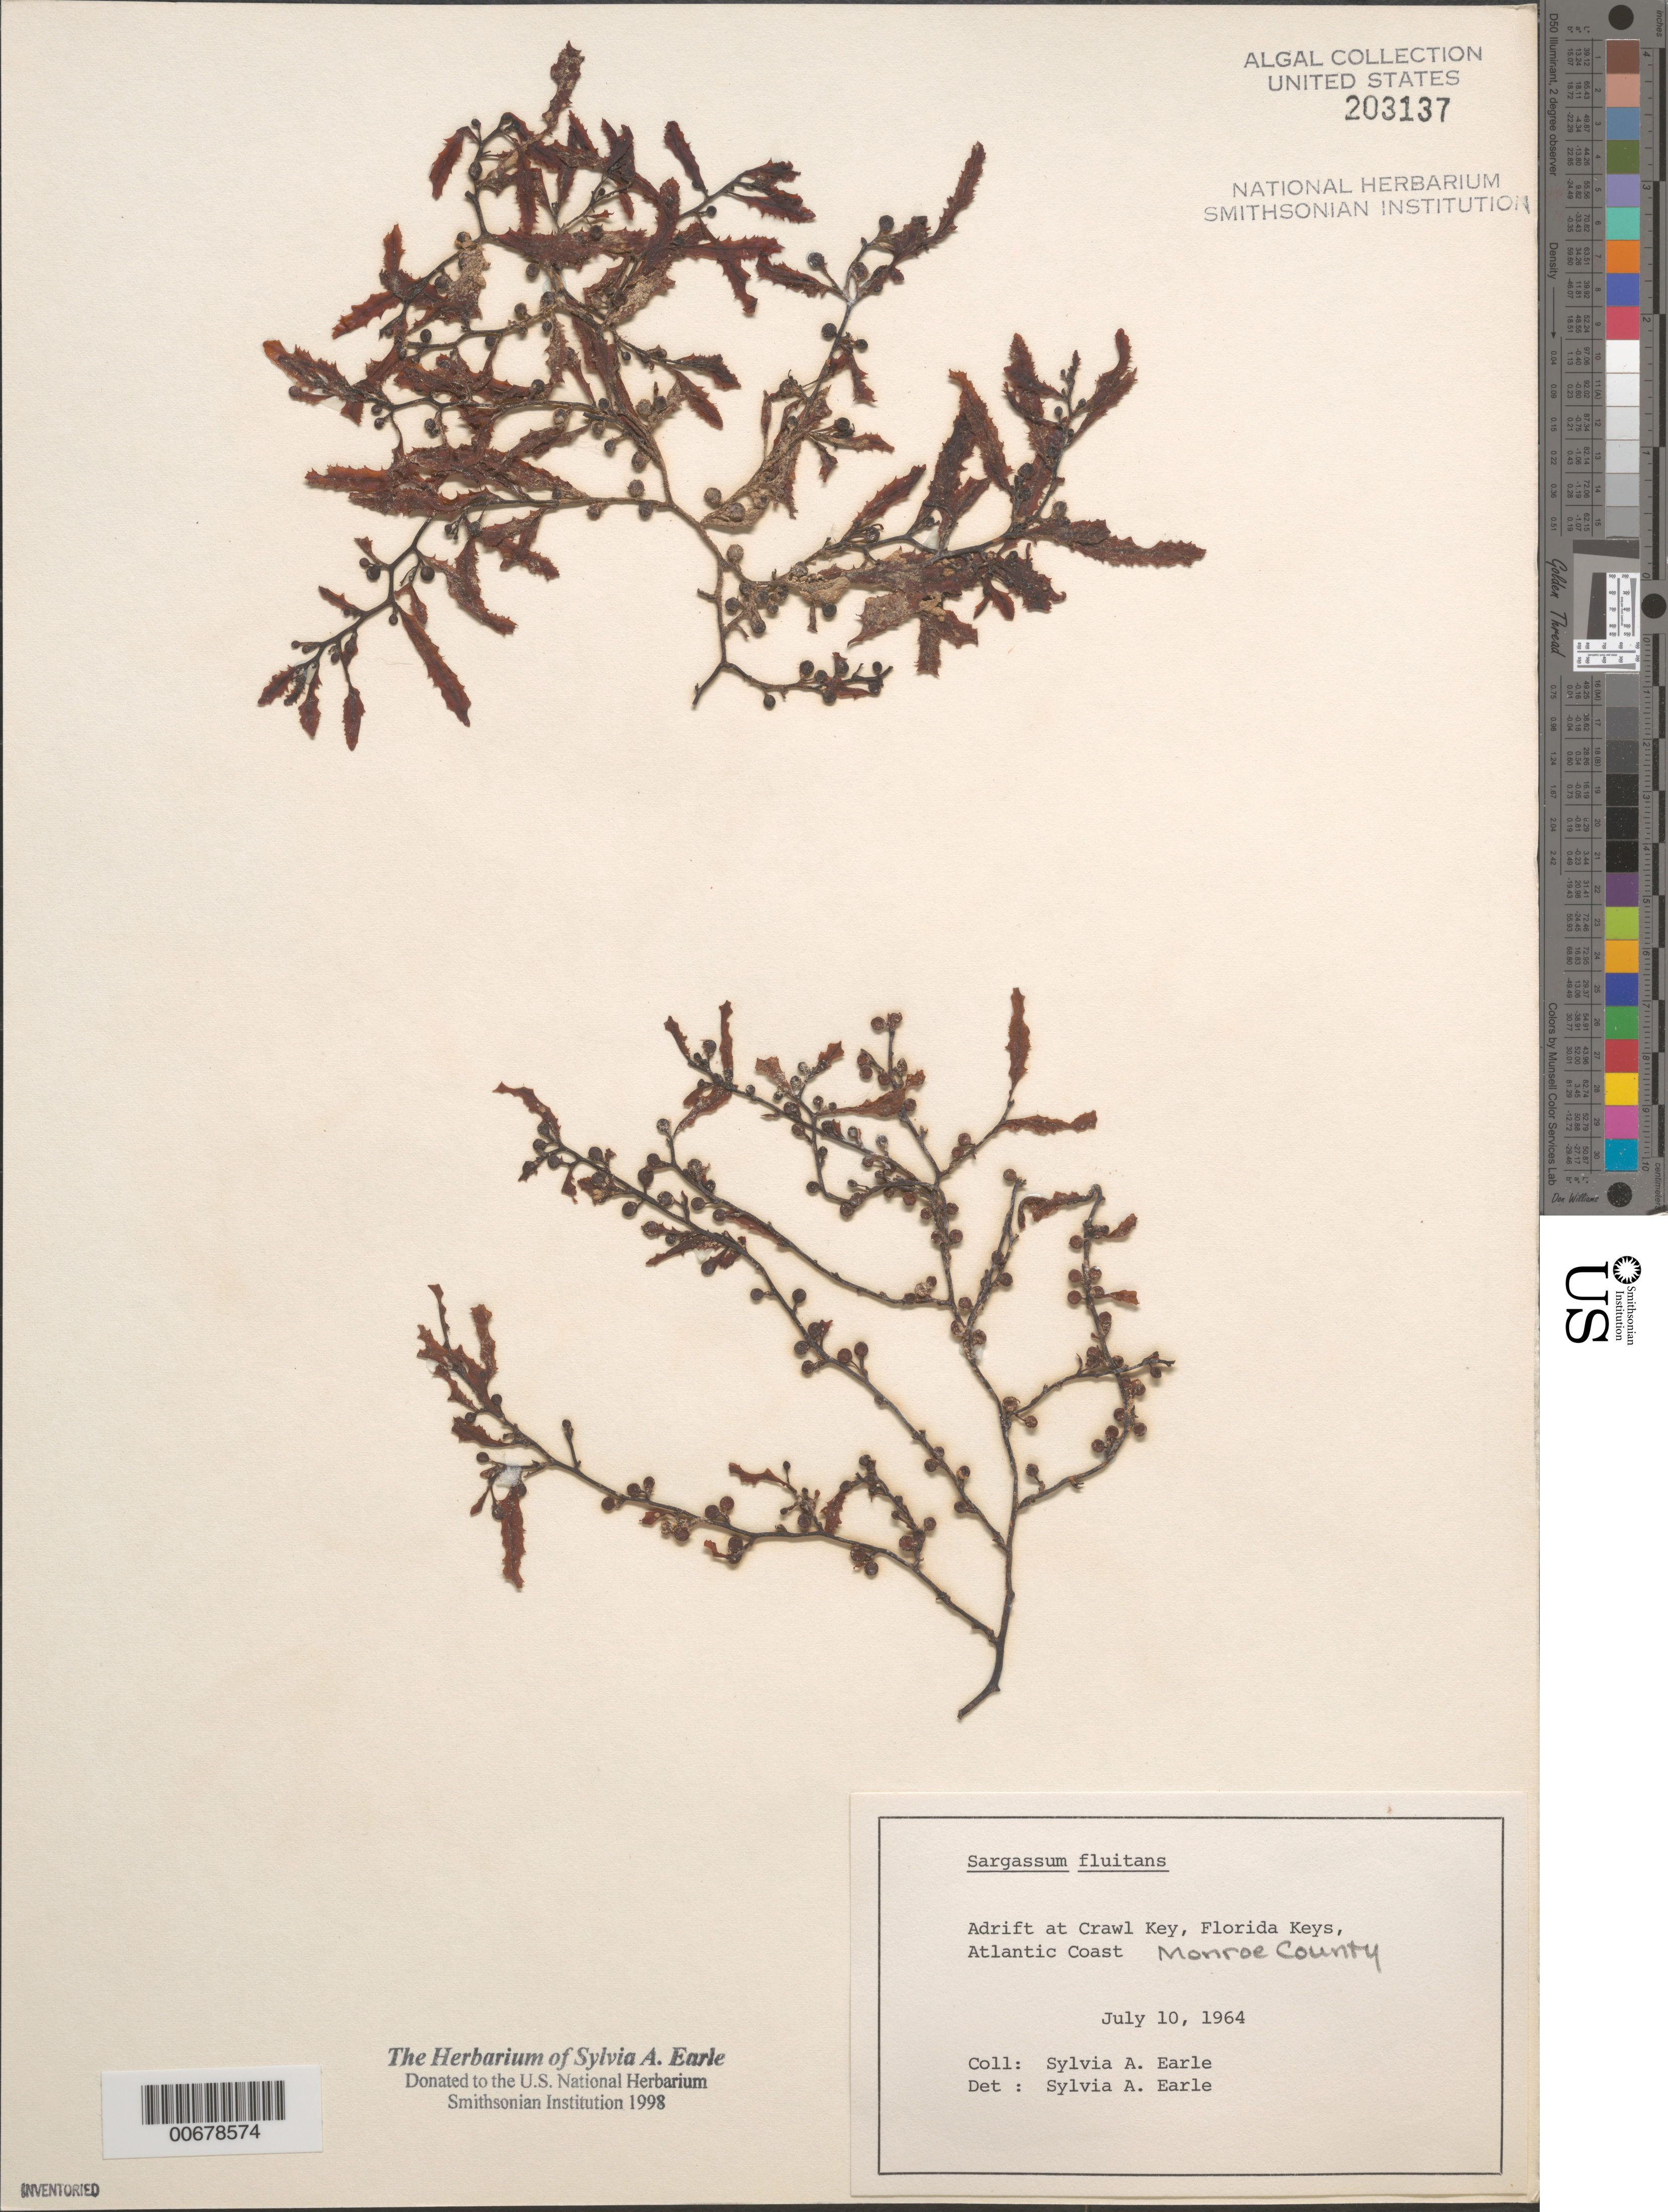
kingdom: Chromista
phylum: Ochrophyta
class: Phaeophyceae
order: Fucales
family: Sargassaceae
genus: Sargassum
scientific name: Sargassum fluitans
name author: (Børgesen) Børgesen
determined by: Earle, S. A.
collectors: S. A. Earle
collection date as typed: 10 Jul 1964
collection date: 1964-07-10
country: United States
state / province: Florida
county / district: Monroe County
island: Crawl Key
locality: Atlantic Ocean side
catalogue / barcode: US 203137